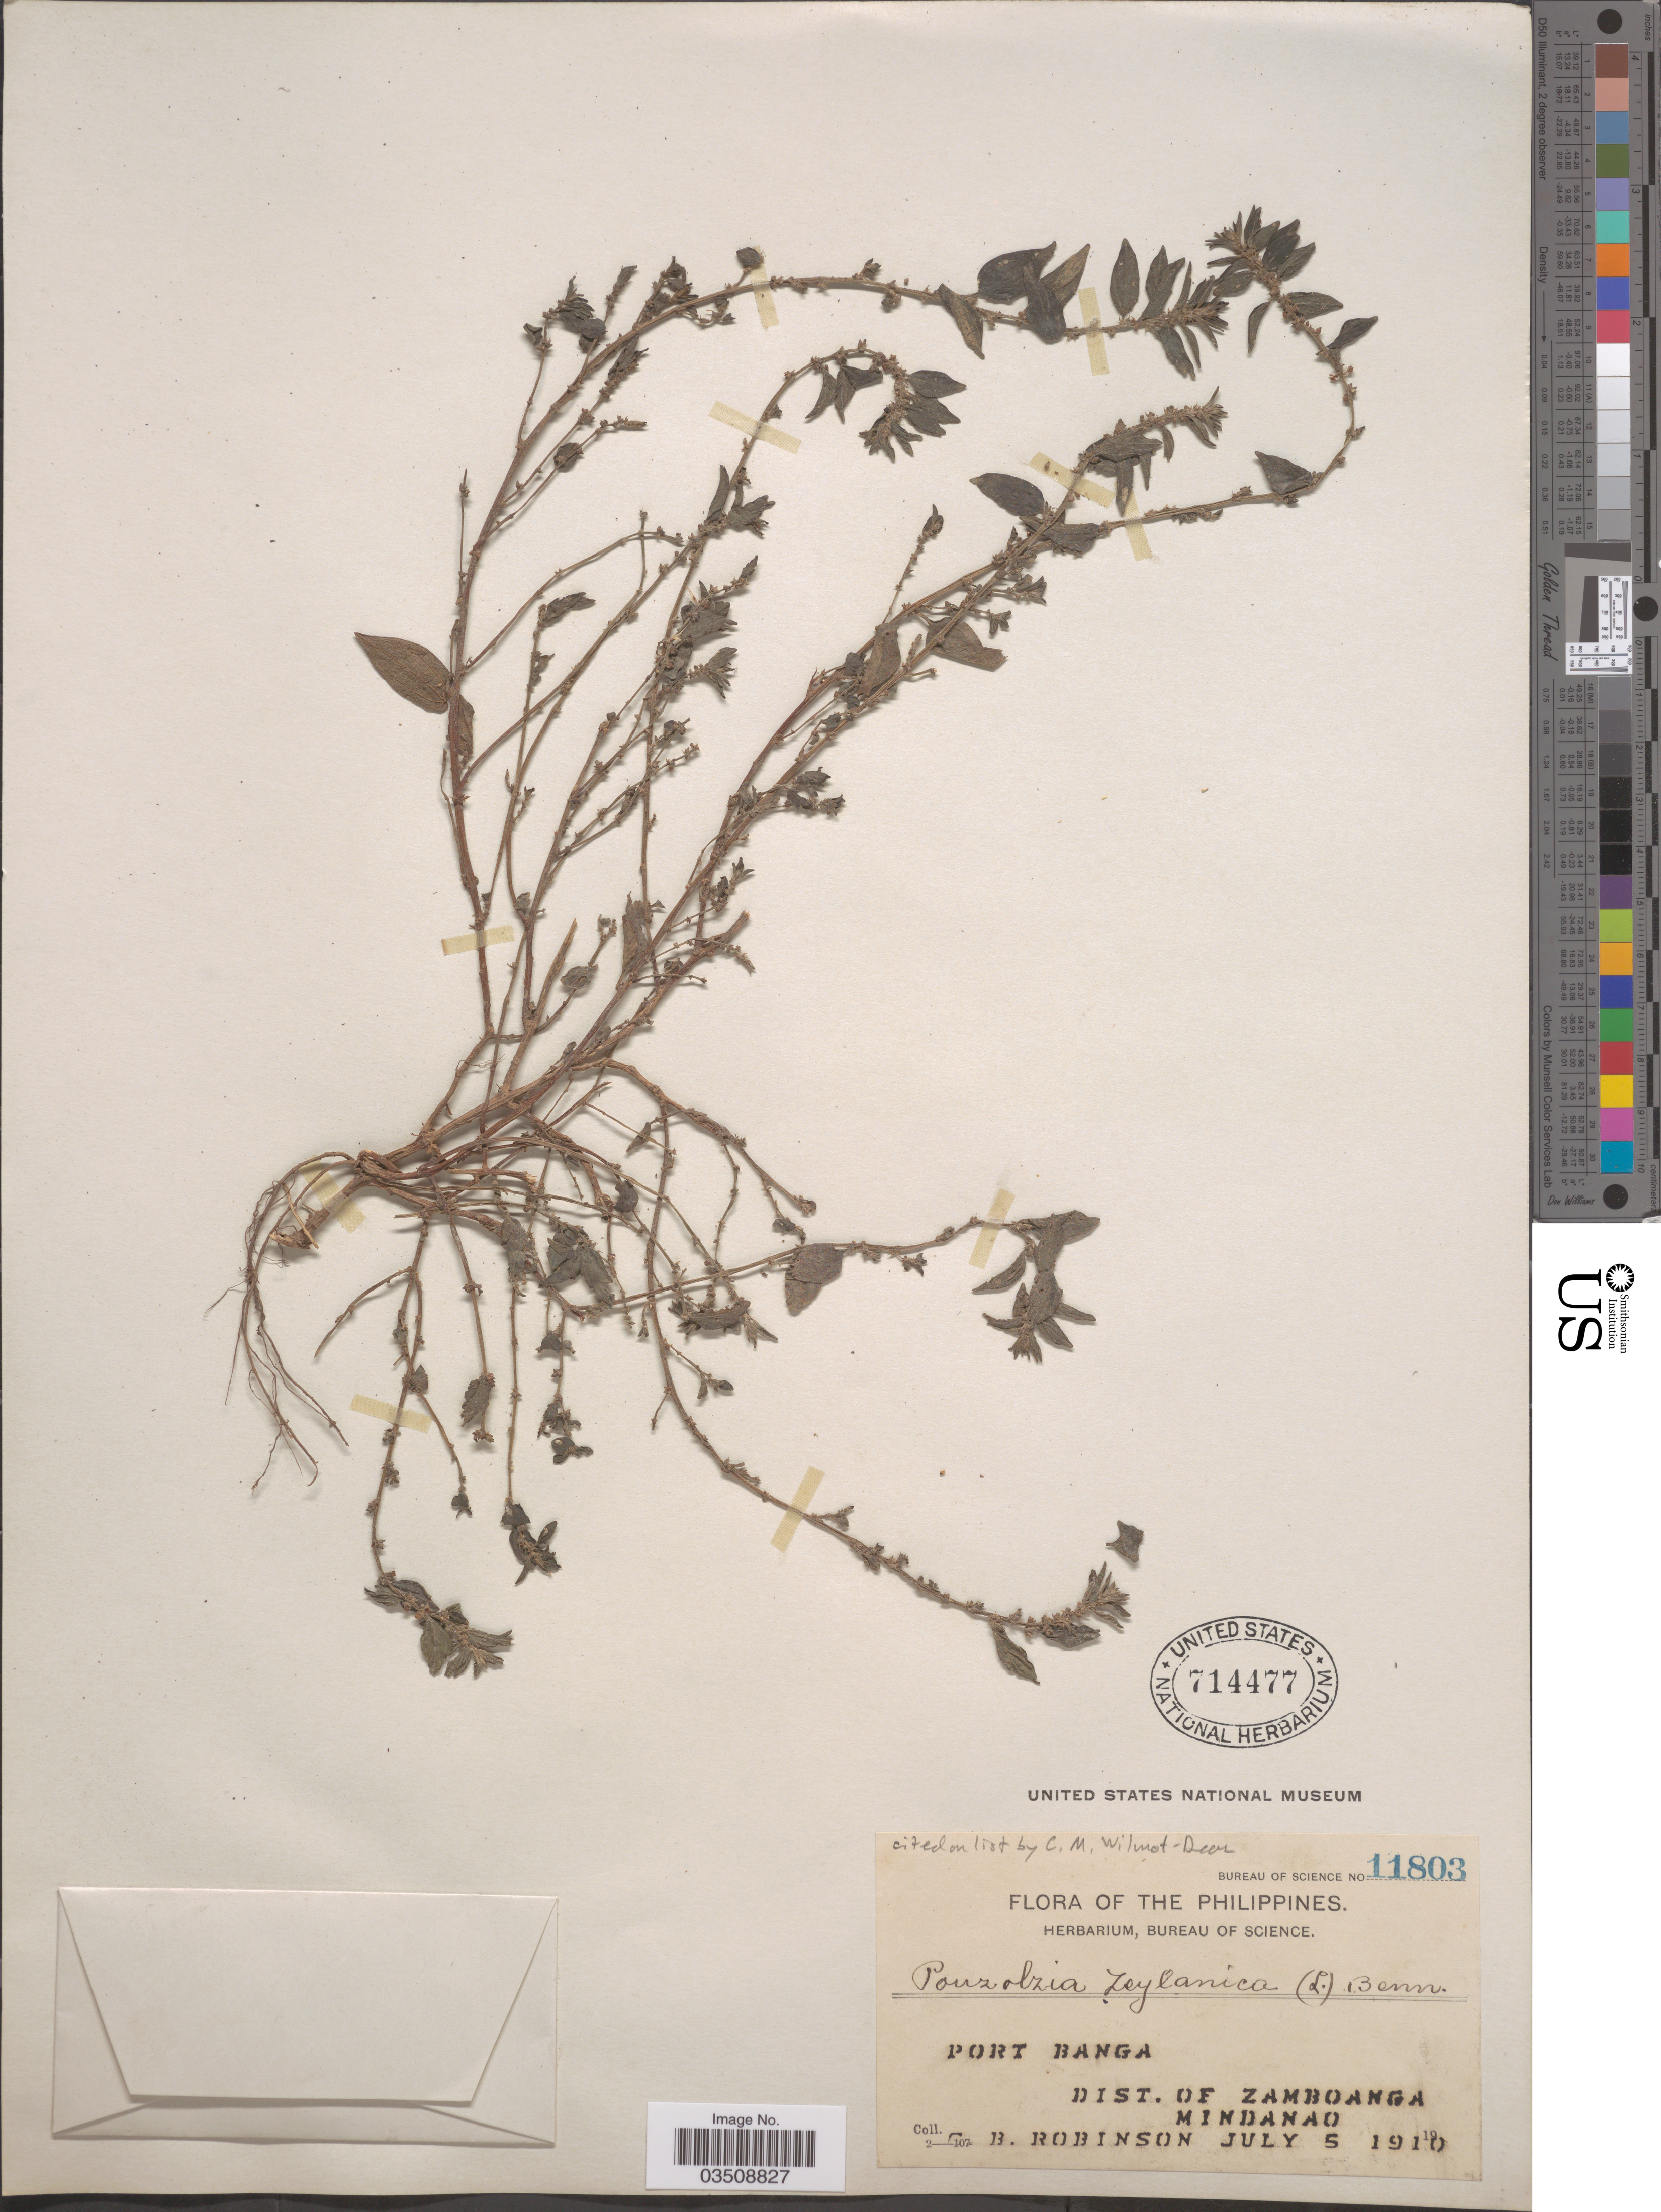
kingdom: Plantae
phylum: Tracheophyta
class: Magnoliopsida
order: Rosales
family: Urticaceae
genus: Pouzolzia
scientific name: Pouzolzia zeylanica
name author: (L.) Benn.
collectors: C. Robinson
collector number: Bureau of Science 11803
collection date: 1910-07-05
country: Philippines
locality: Port Banga. Dist. of Zamboanga, Mindanao.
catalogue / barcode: US 714477